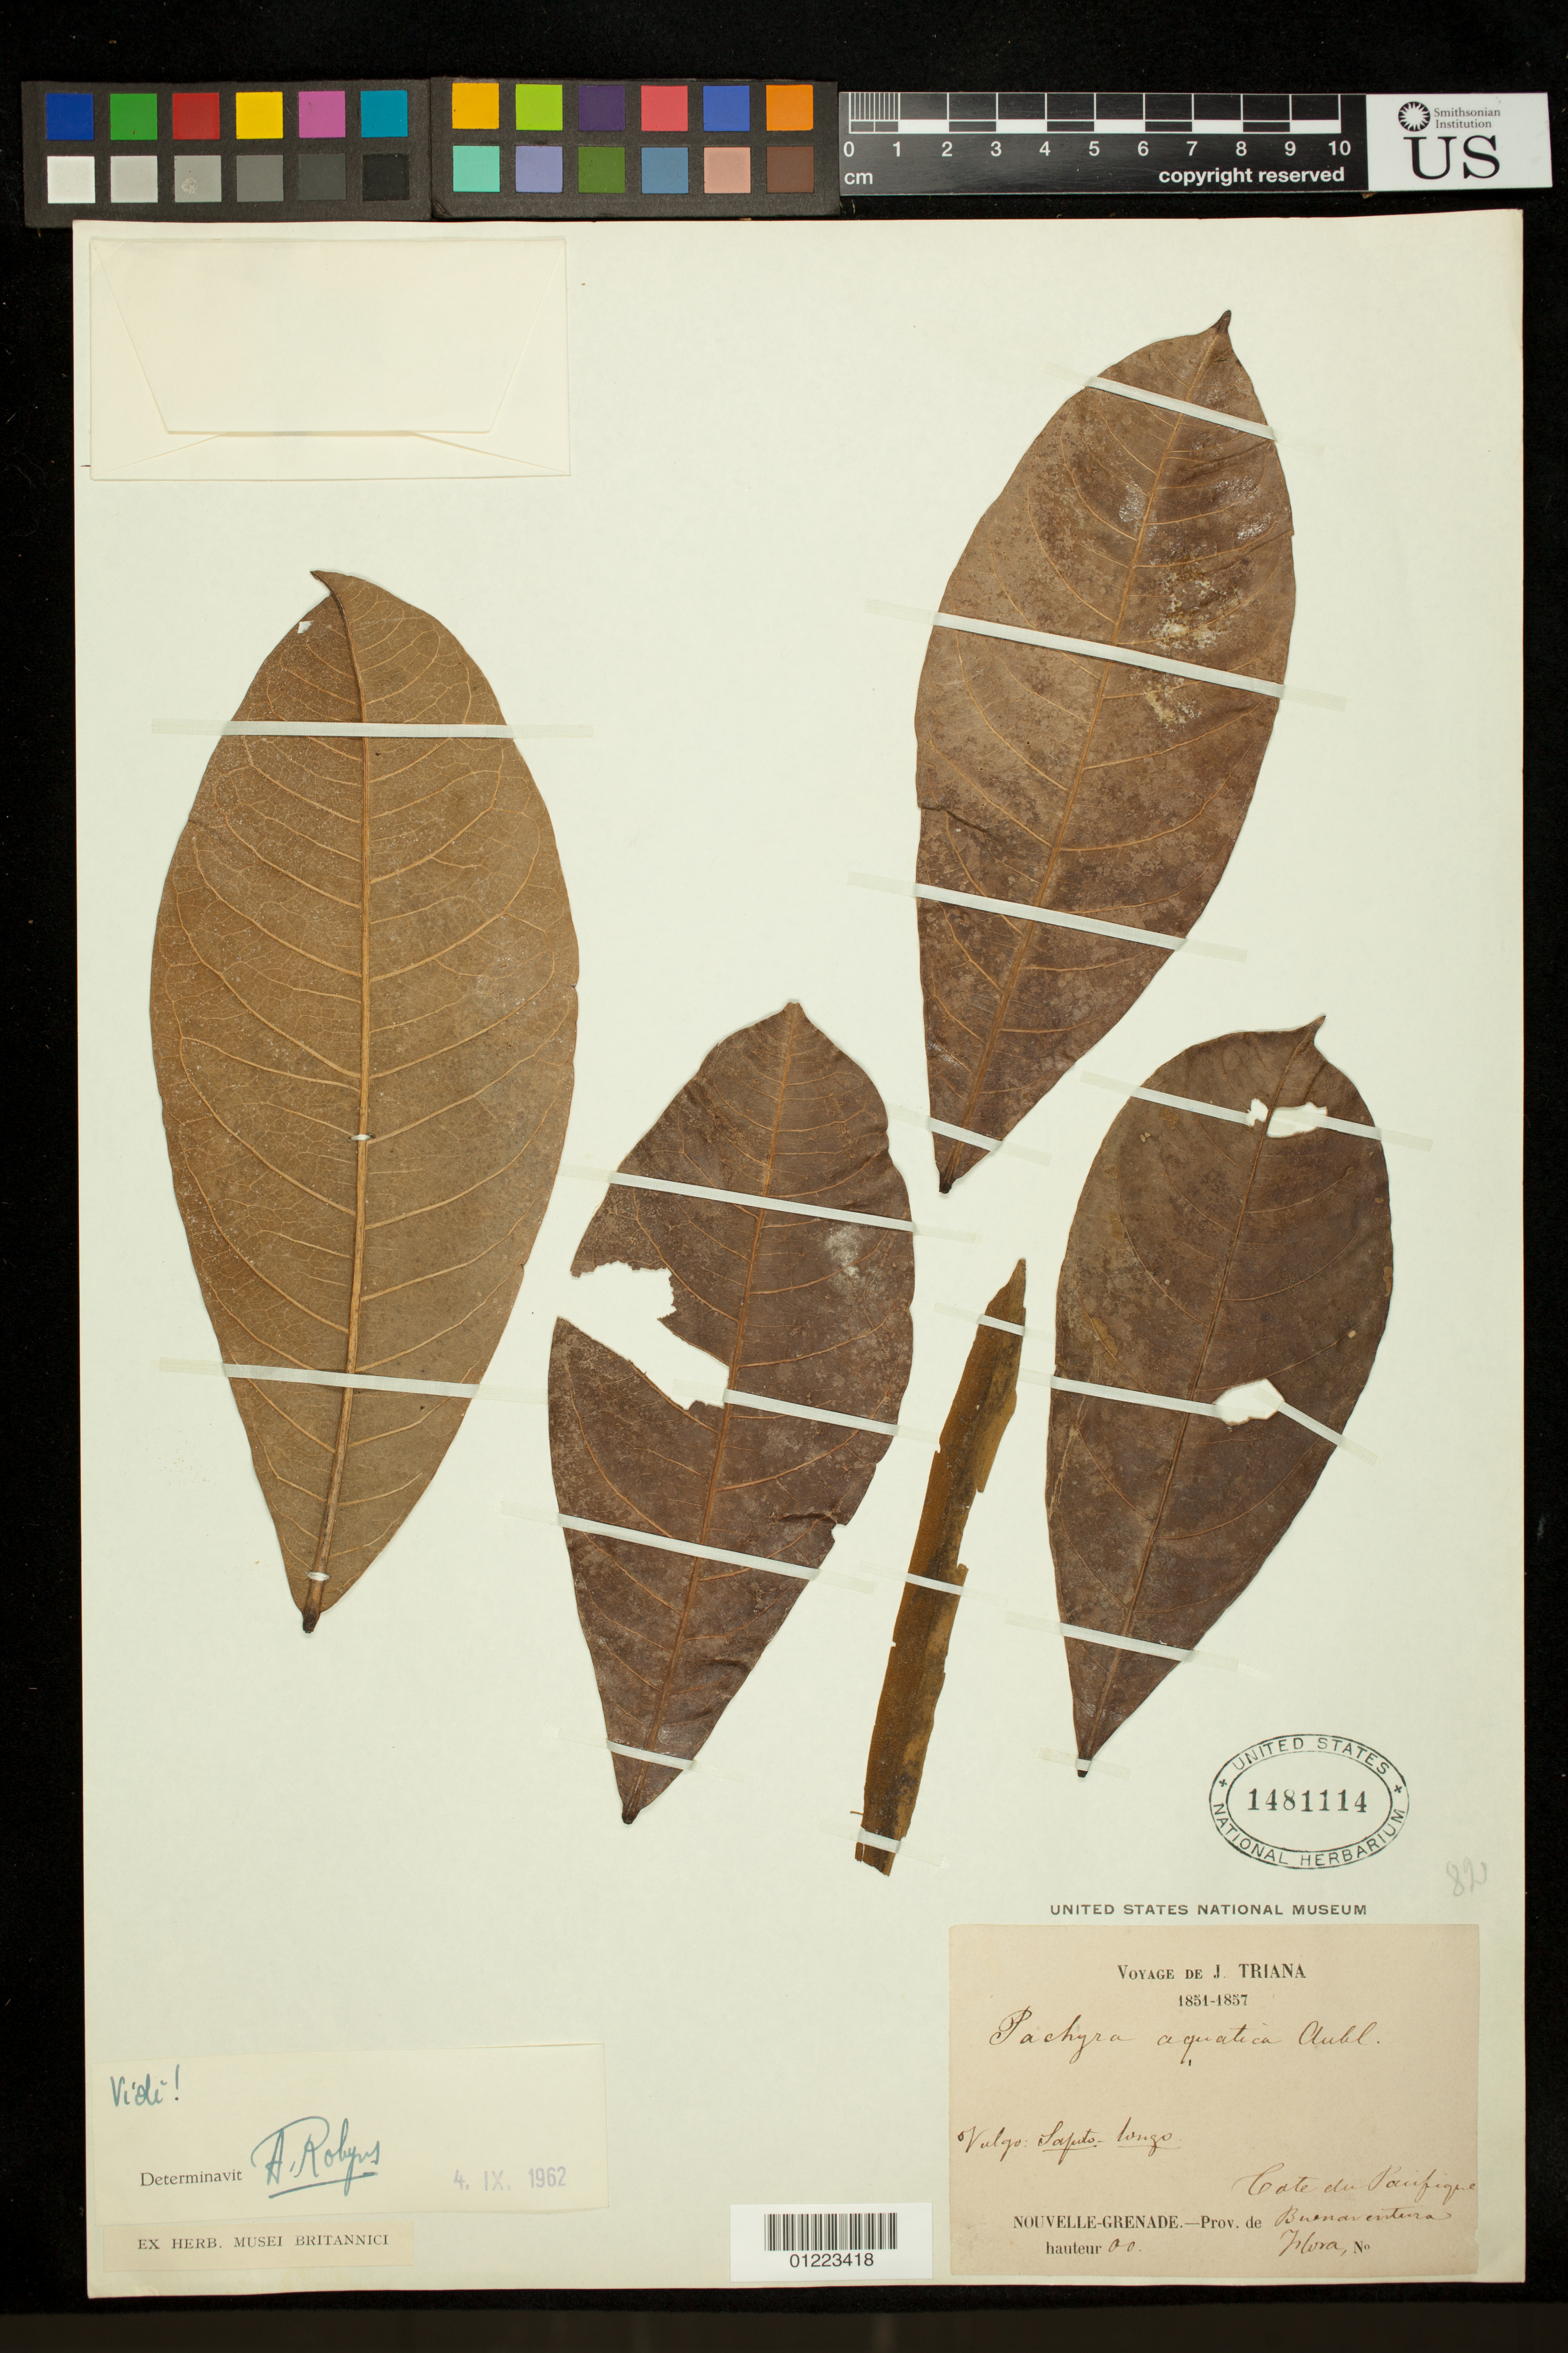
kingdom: Plantae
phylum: Tracheophyta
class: Magnoliopsida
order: Malvales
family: Malvaceae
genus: Pachira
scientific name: Pachira aquatica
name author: Aubl.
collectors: J. J. Triana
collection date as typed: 1851/1857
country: Colombia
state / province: Valle del Cauca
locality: Buenaventura, Cote du Pacifique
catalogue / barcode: US 1481114